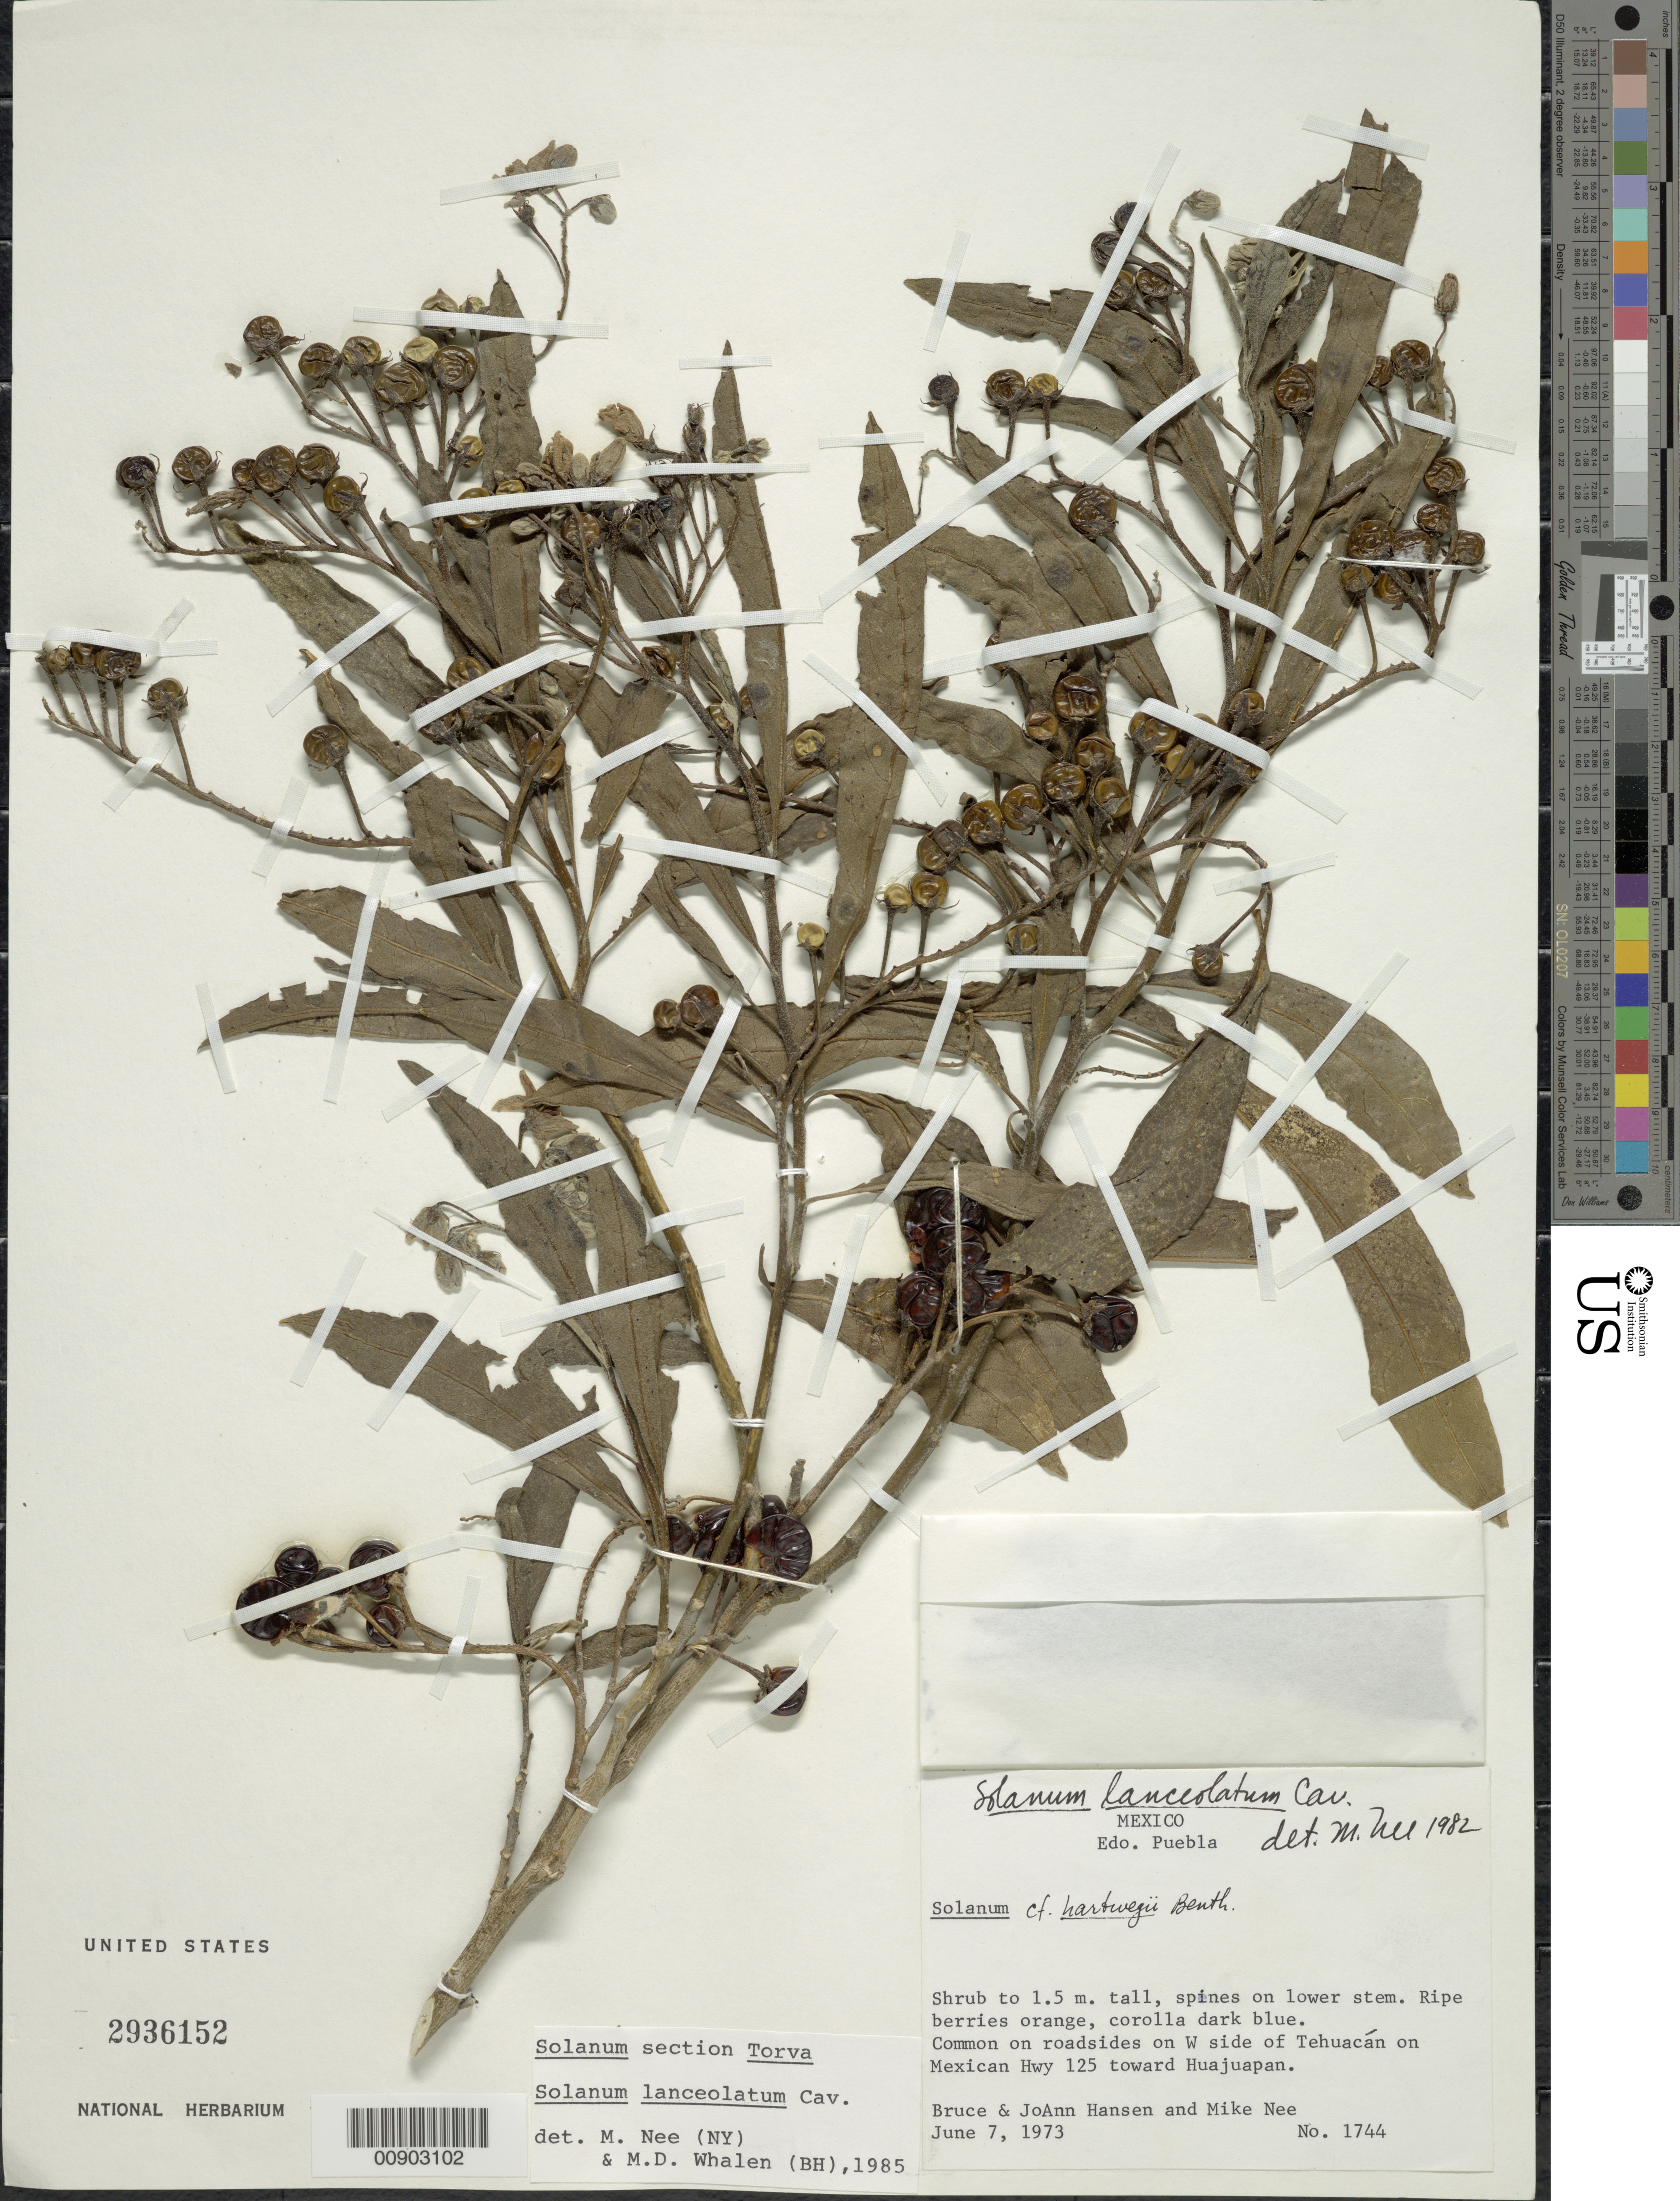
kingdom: Plantae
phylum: Tracheophyta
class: Magnoliopsida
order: Solanales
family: Solanaceae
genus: Solanum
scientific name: Solanum lanceolatum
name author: Cav.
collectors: B. Hansen, J. Hansen & M. Nee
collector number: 1744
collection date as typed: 07 Jun 1973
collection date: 1973-06-07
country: Mexico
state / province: Puebla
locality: W side of Tehuacán on Mexican Hwy 125 toward Huajuapan.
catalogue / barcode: US 2936152